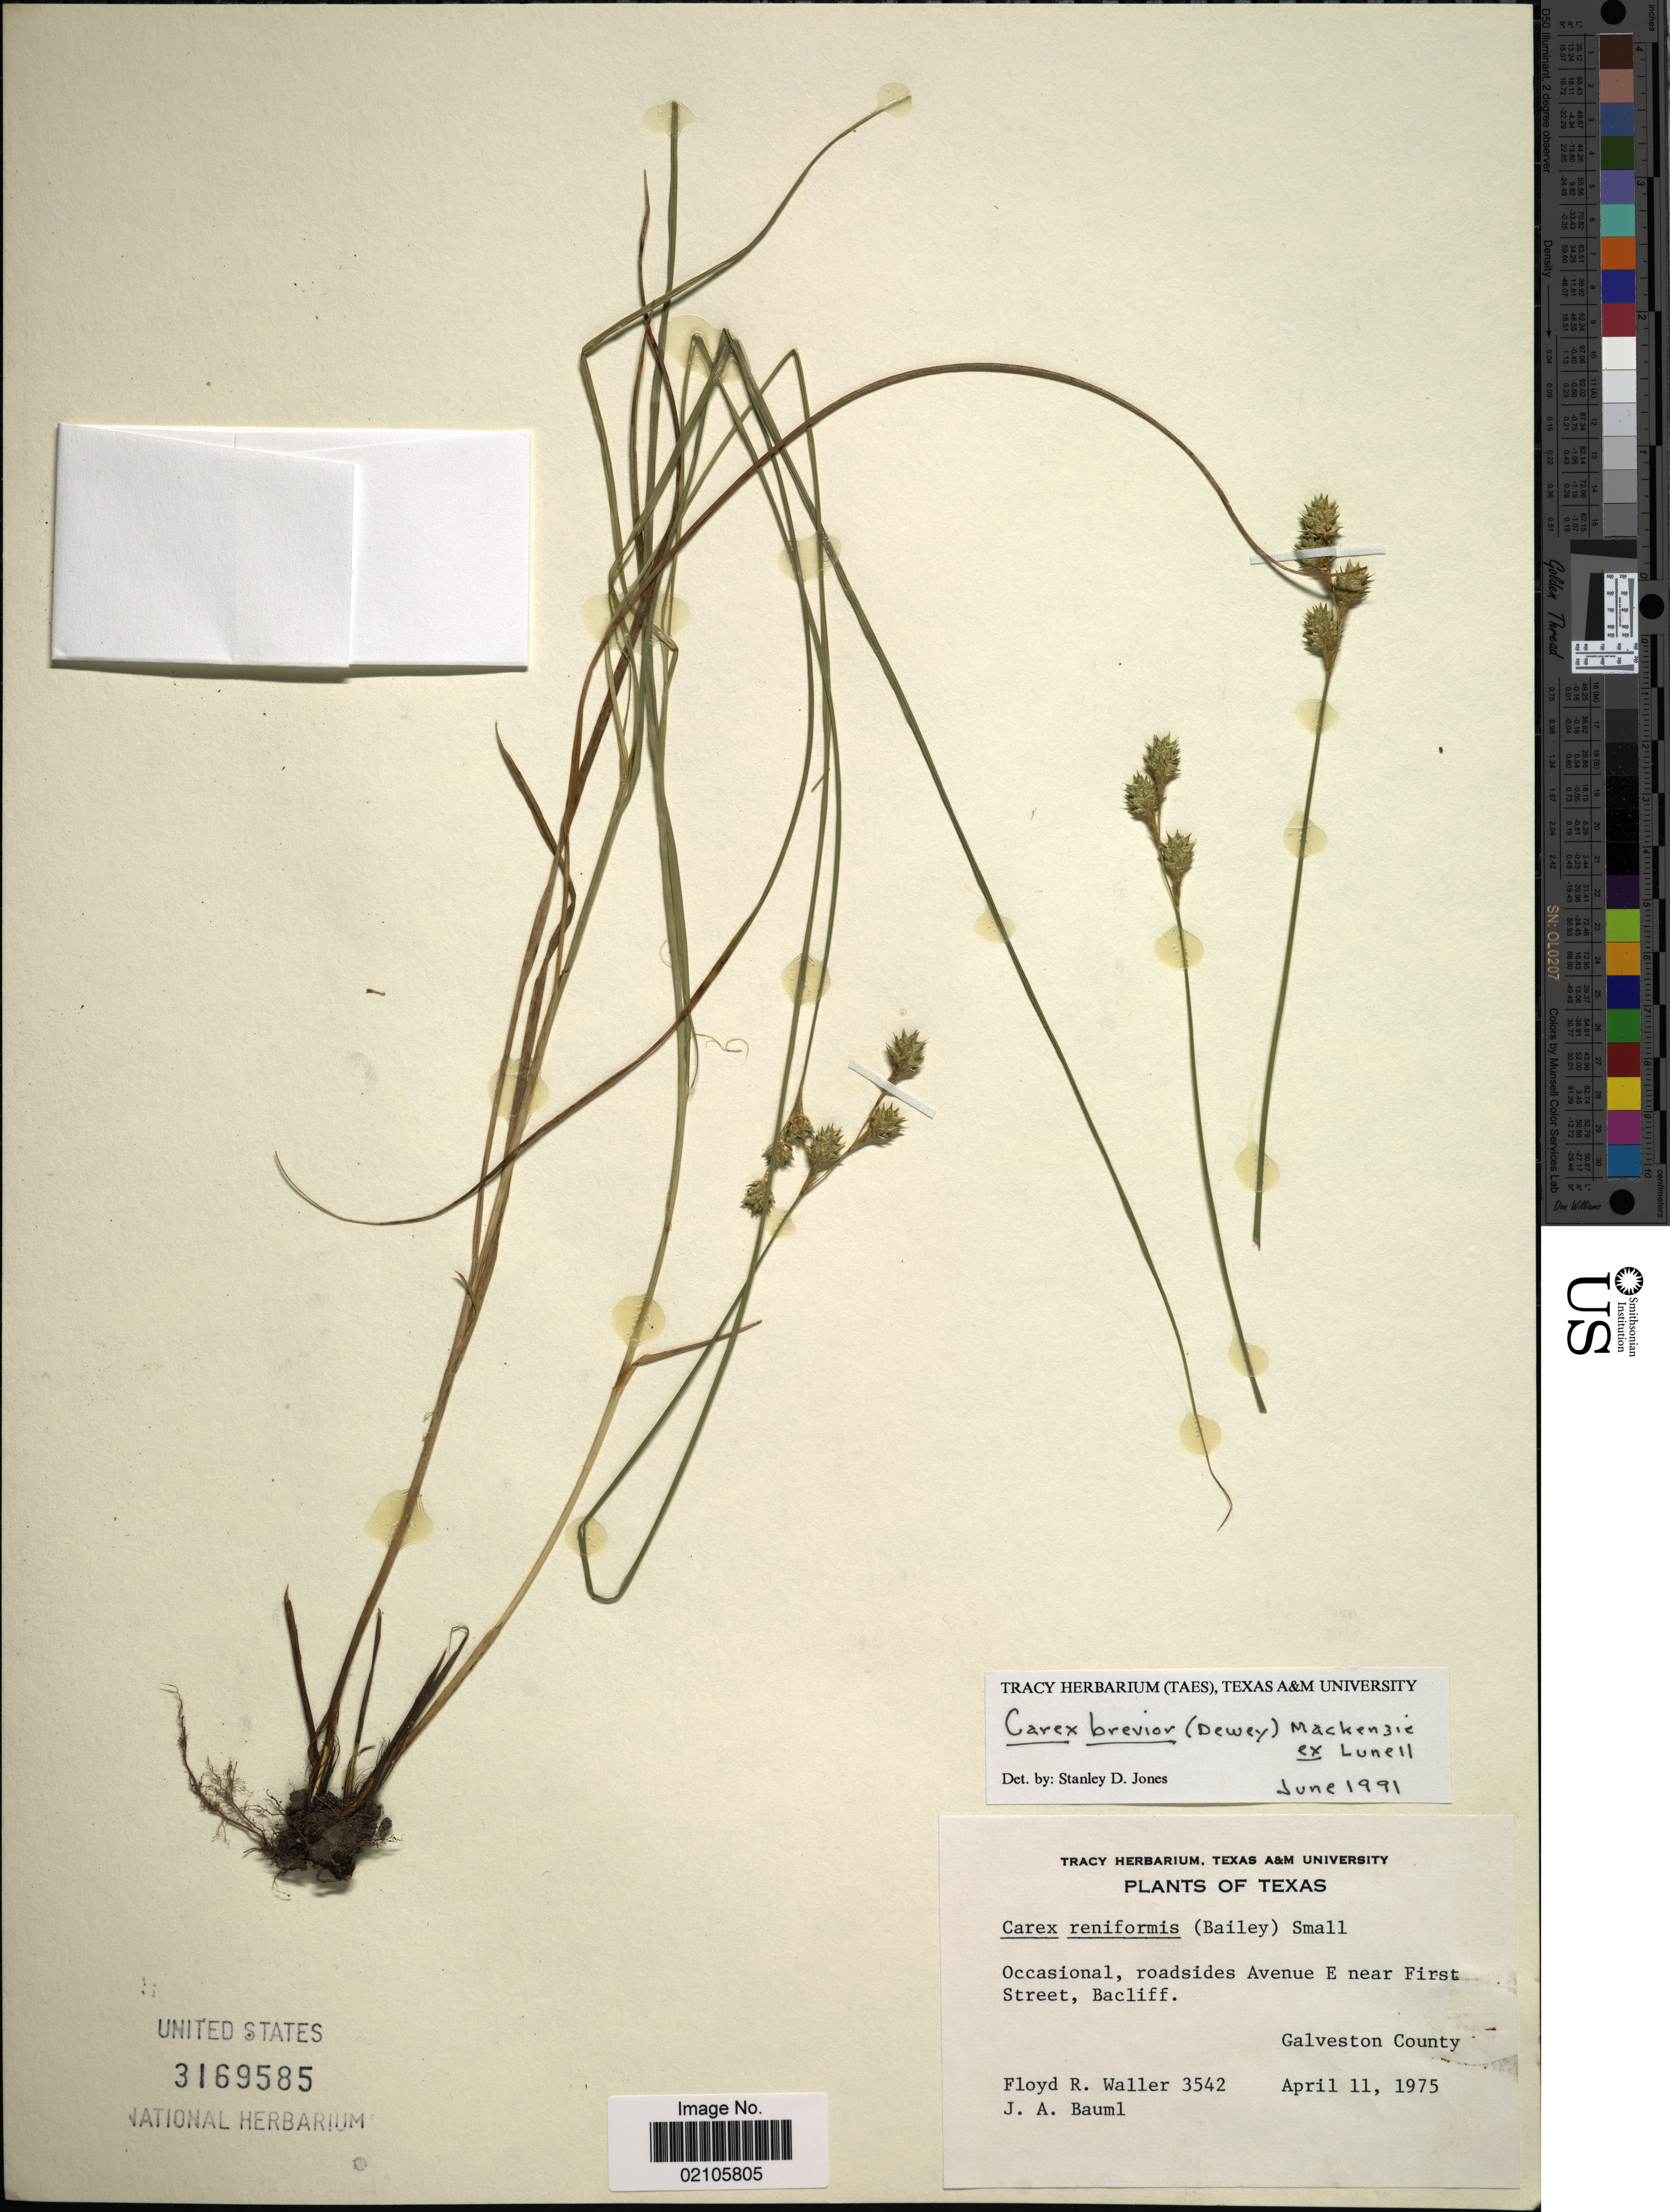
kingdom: Plantae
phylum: Tracheophyta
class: Liliopsida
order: Poales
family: Cyperaceae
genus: Carex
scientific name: Carex brevior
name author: (Dewey) Mack. ex Lunell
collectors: F. R. Waller & J. Bauml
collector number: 3542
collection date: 1975-04-11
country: United States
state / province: Texas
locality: Roadsides Avenue E near First Street, Bacliff, Galveston County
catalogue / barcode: US 3169585